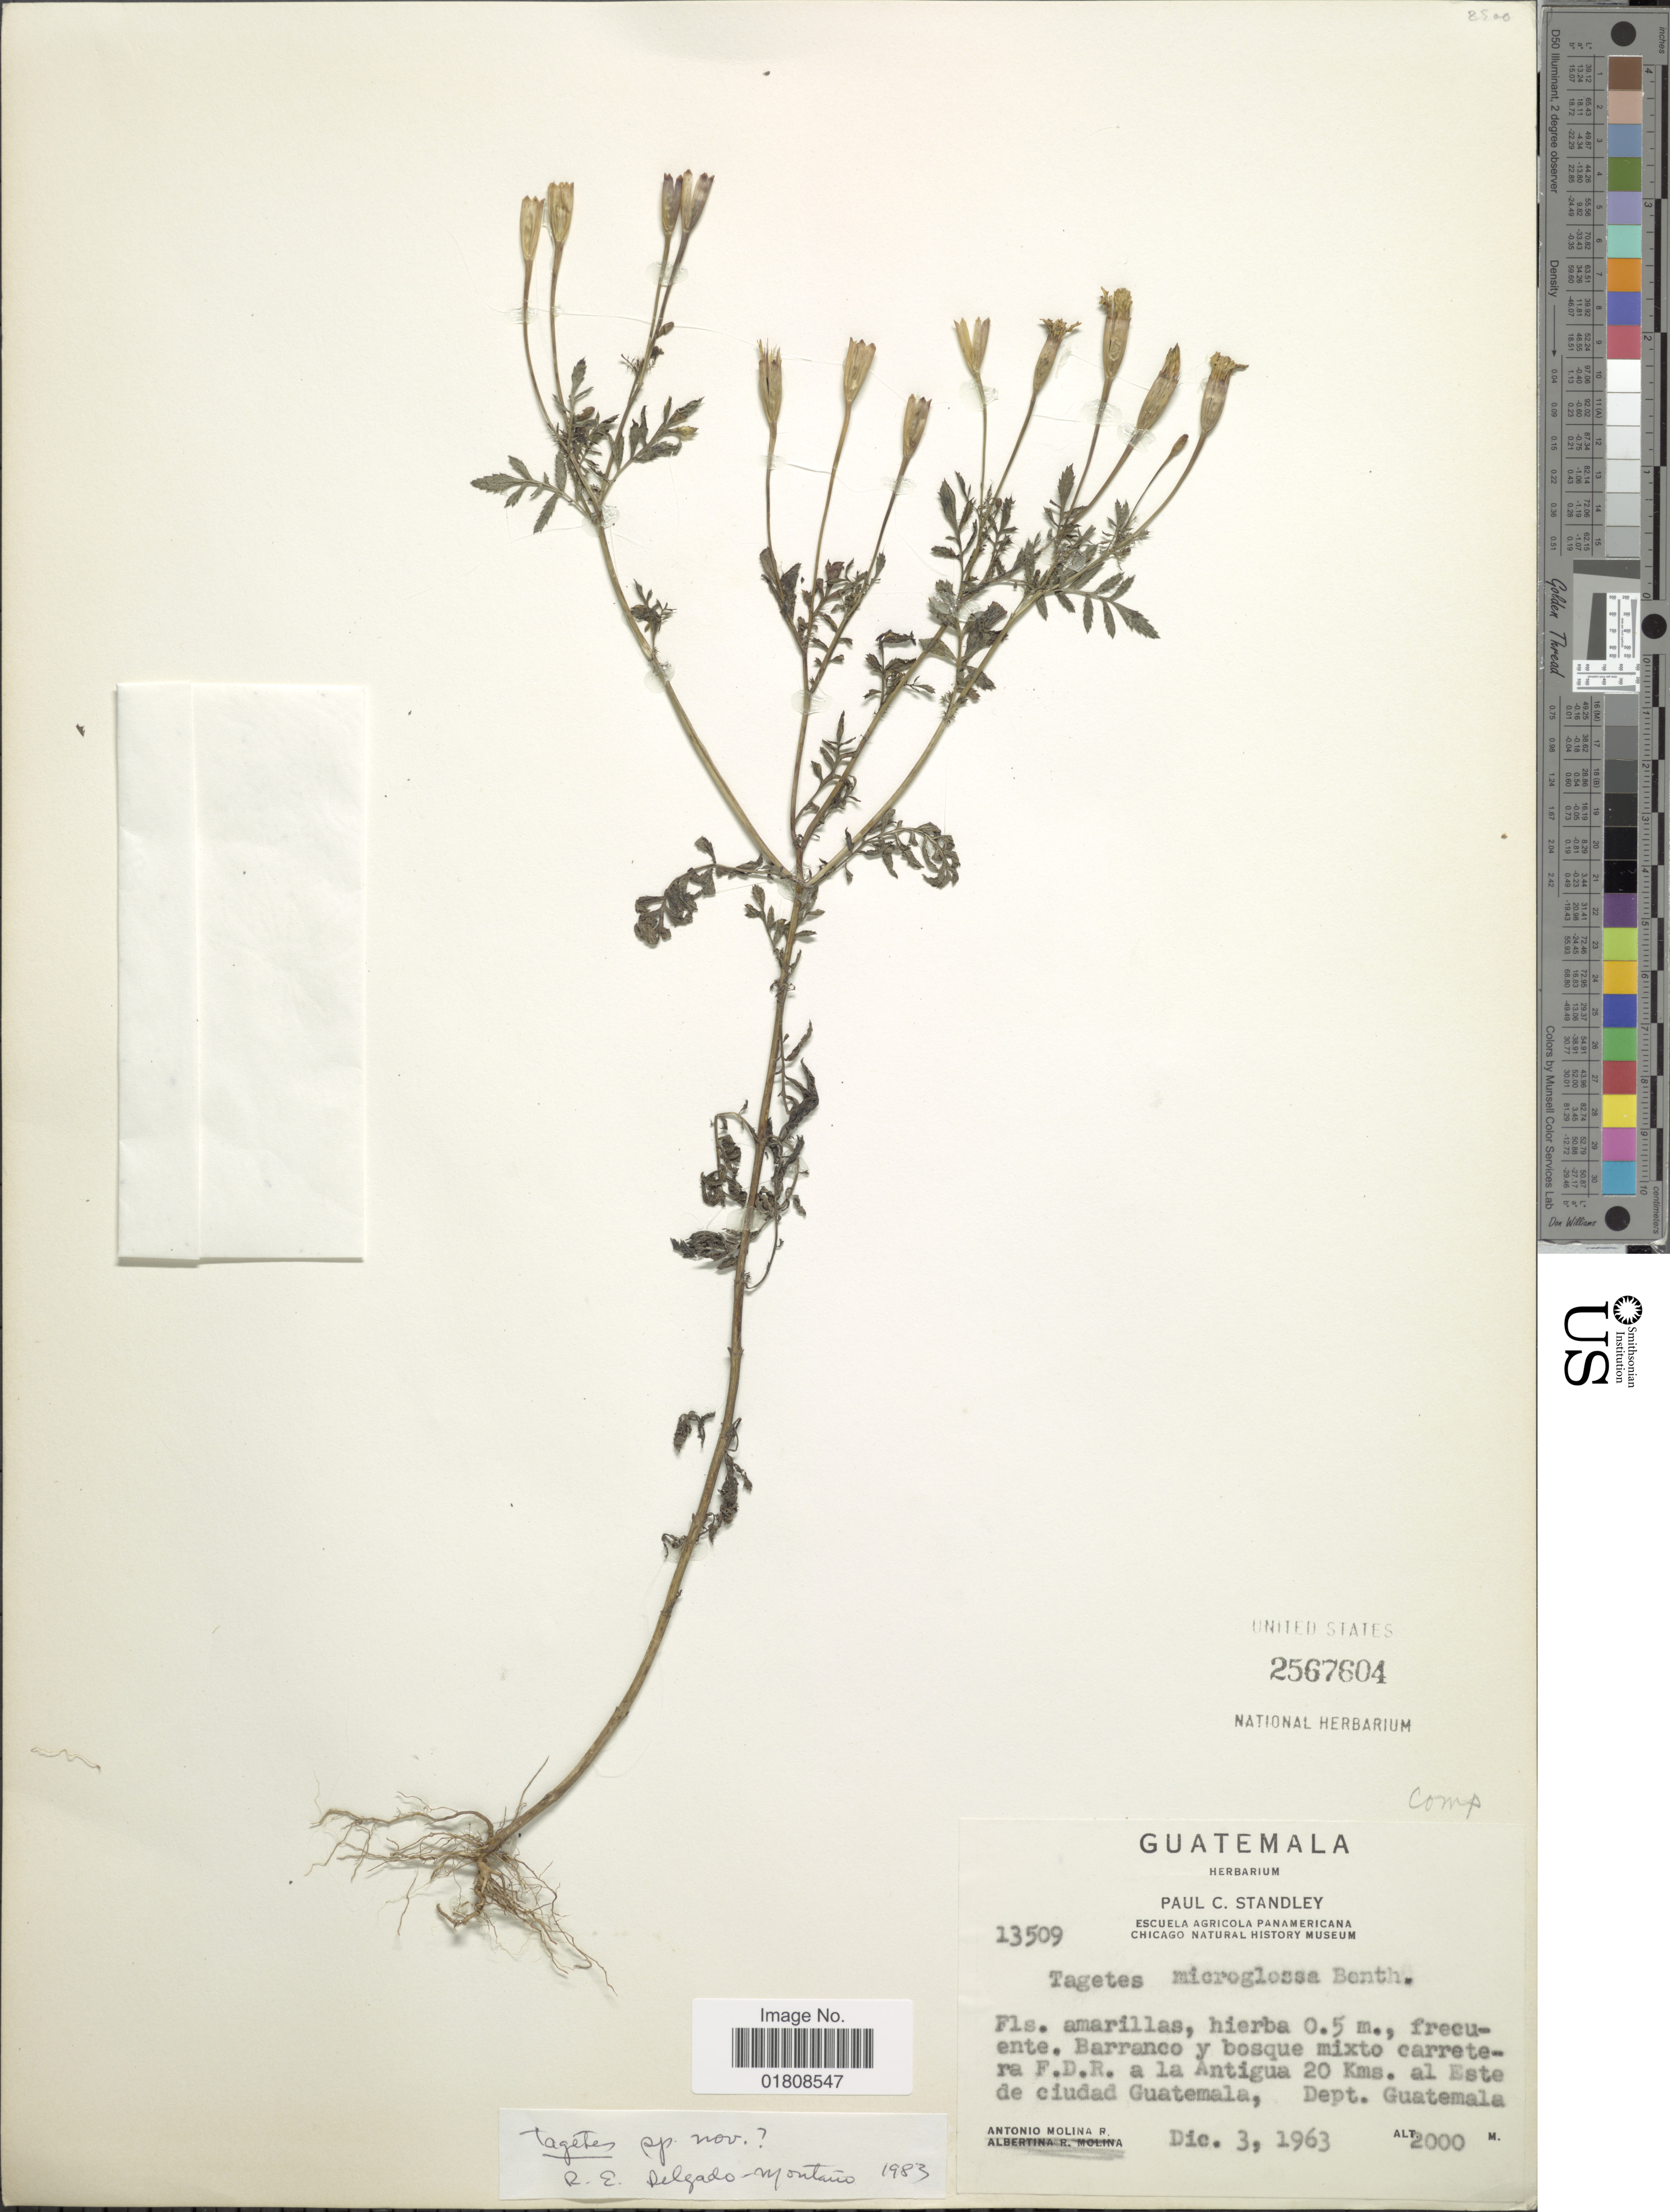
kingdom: Plantae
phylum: Tracheophyta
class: Magnoliopsida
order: Asterales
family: Asteraceae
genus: Tagetes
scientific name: Tagetes sp.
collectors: A. Molina R.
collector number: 13509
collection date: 1963-12-03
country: Guatemala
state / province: Guatemala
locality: Carretera F. D. R. a la Antigua 20 kms al Este de Ciudad Guatemala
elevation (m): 2000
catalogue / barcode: US 2567604